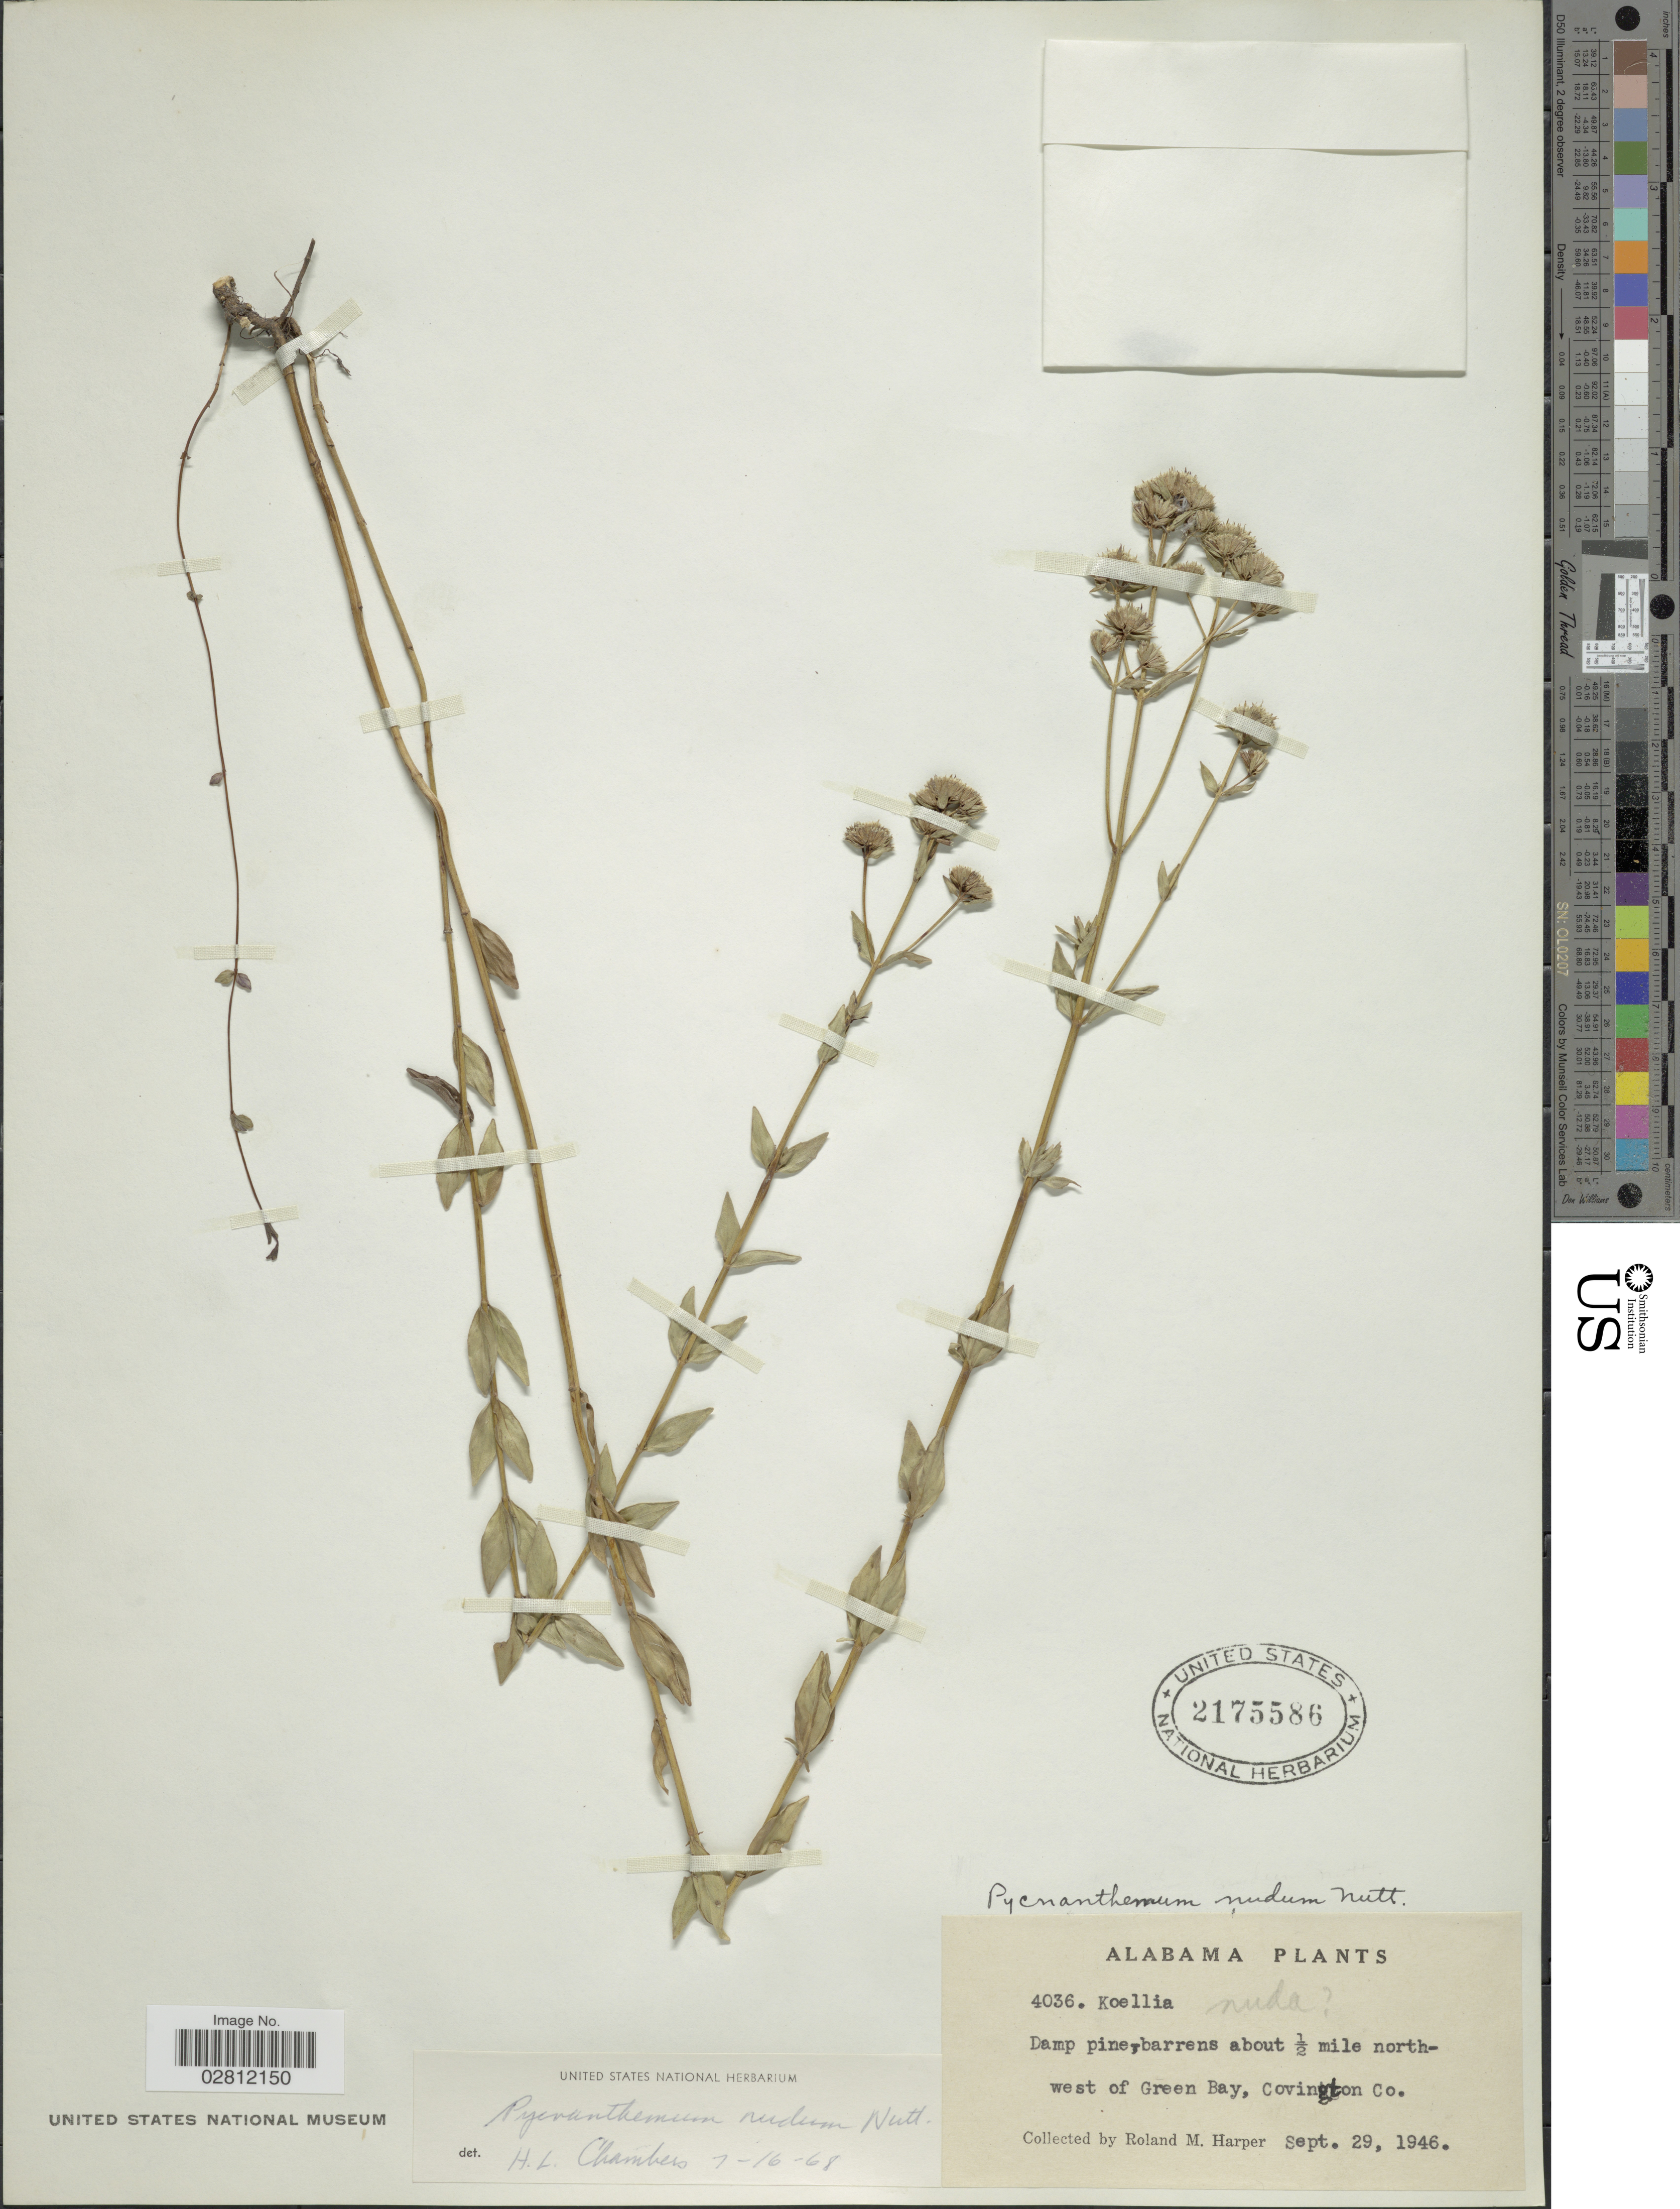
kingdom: Plantae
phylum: Tracheophyta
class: Magnoliopsida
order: Lamiales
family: Lamiaceae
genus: Pycnanthemum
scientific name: Pycnanthemum nudum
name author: Nutt.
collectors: R. M. Harper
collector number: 4036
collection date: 1946-09-29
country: United States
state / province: Alabama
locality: Damp pine barrens about ½ mile northwest of Green Bay, Covington Co.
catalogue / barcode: US 2175586